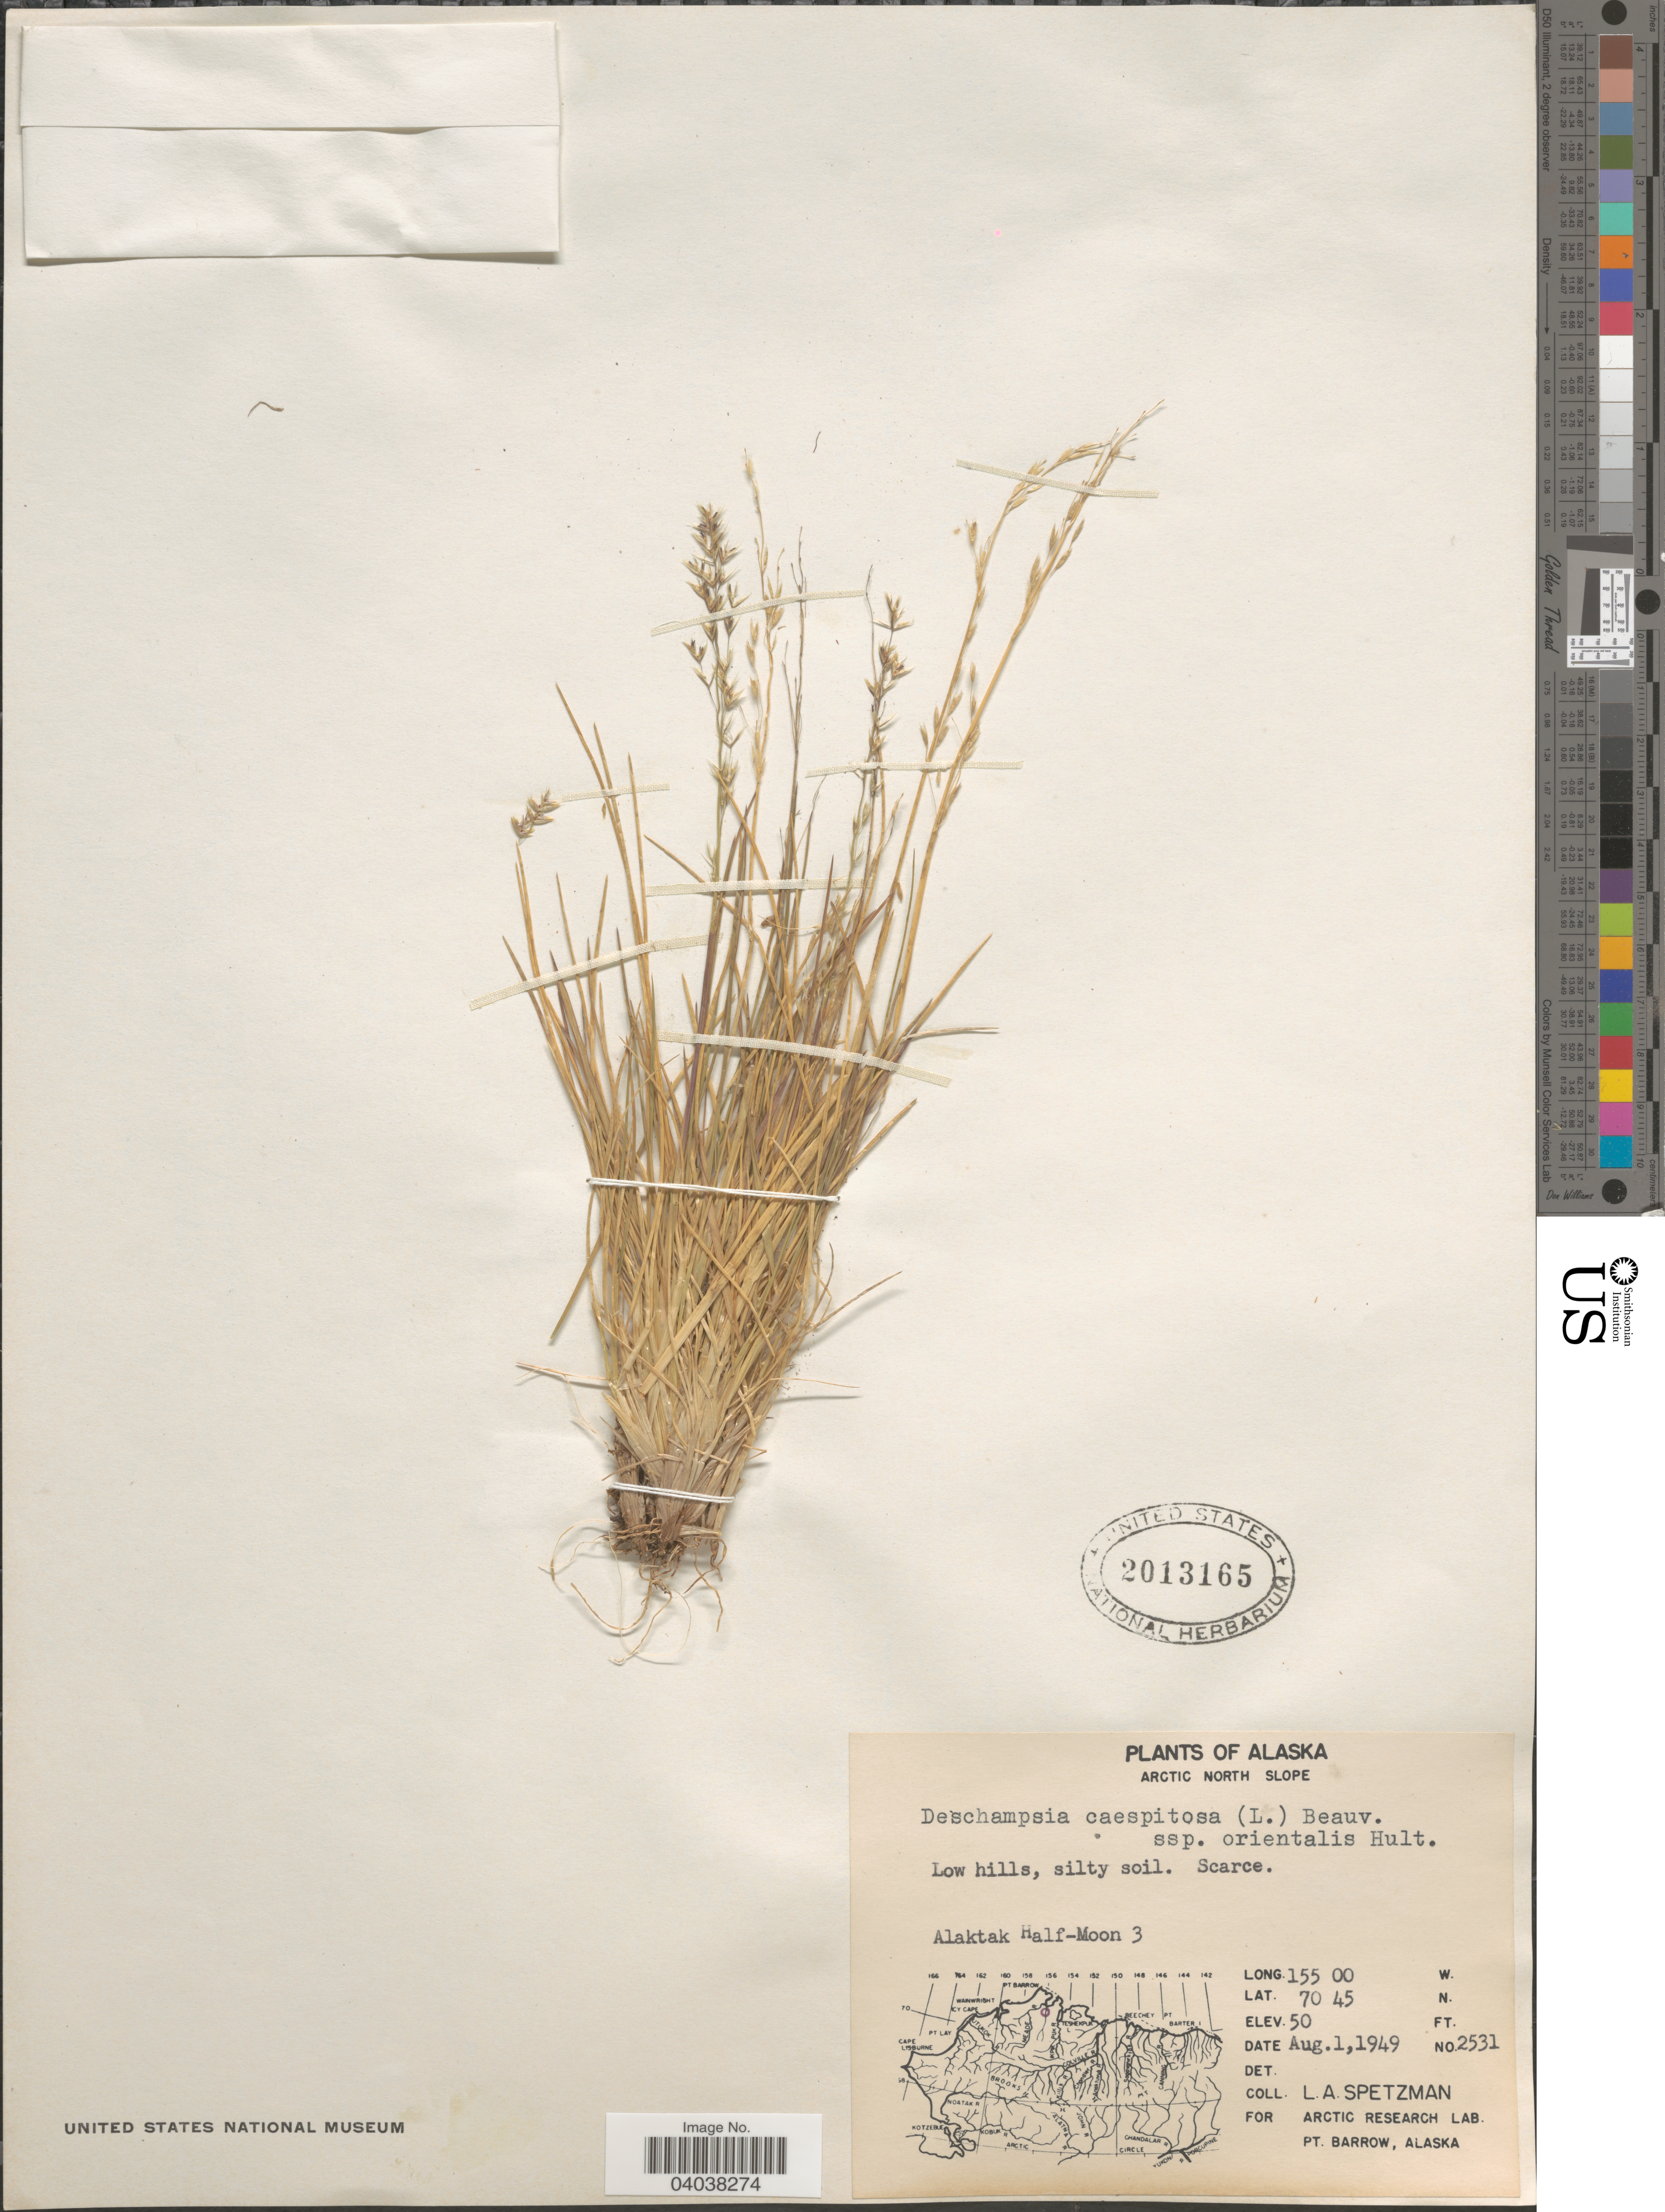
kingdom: Plantae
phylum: Tracheophyta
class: Liliopsida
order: Poales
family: Poaceae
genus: Deschampsia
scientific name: Deschampsia cespitosa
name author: (L.) P. Beauv.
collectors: L. Spetzman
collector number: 2531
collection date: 1949-08-01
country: United States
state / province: Alaska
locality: Arctic North Slope. Alaktak Half-Moon 3.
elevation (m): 15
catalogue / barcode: US 2013165